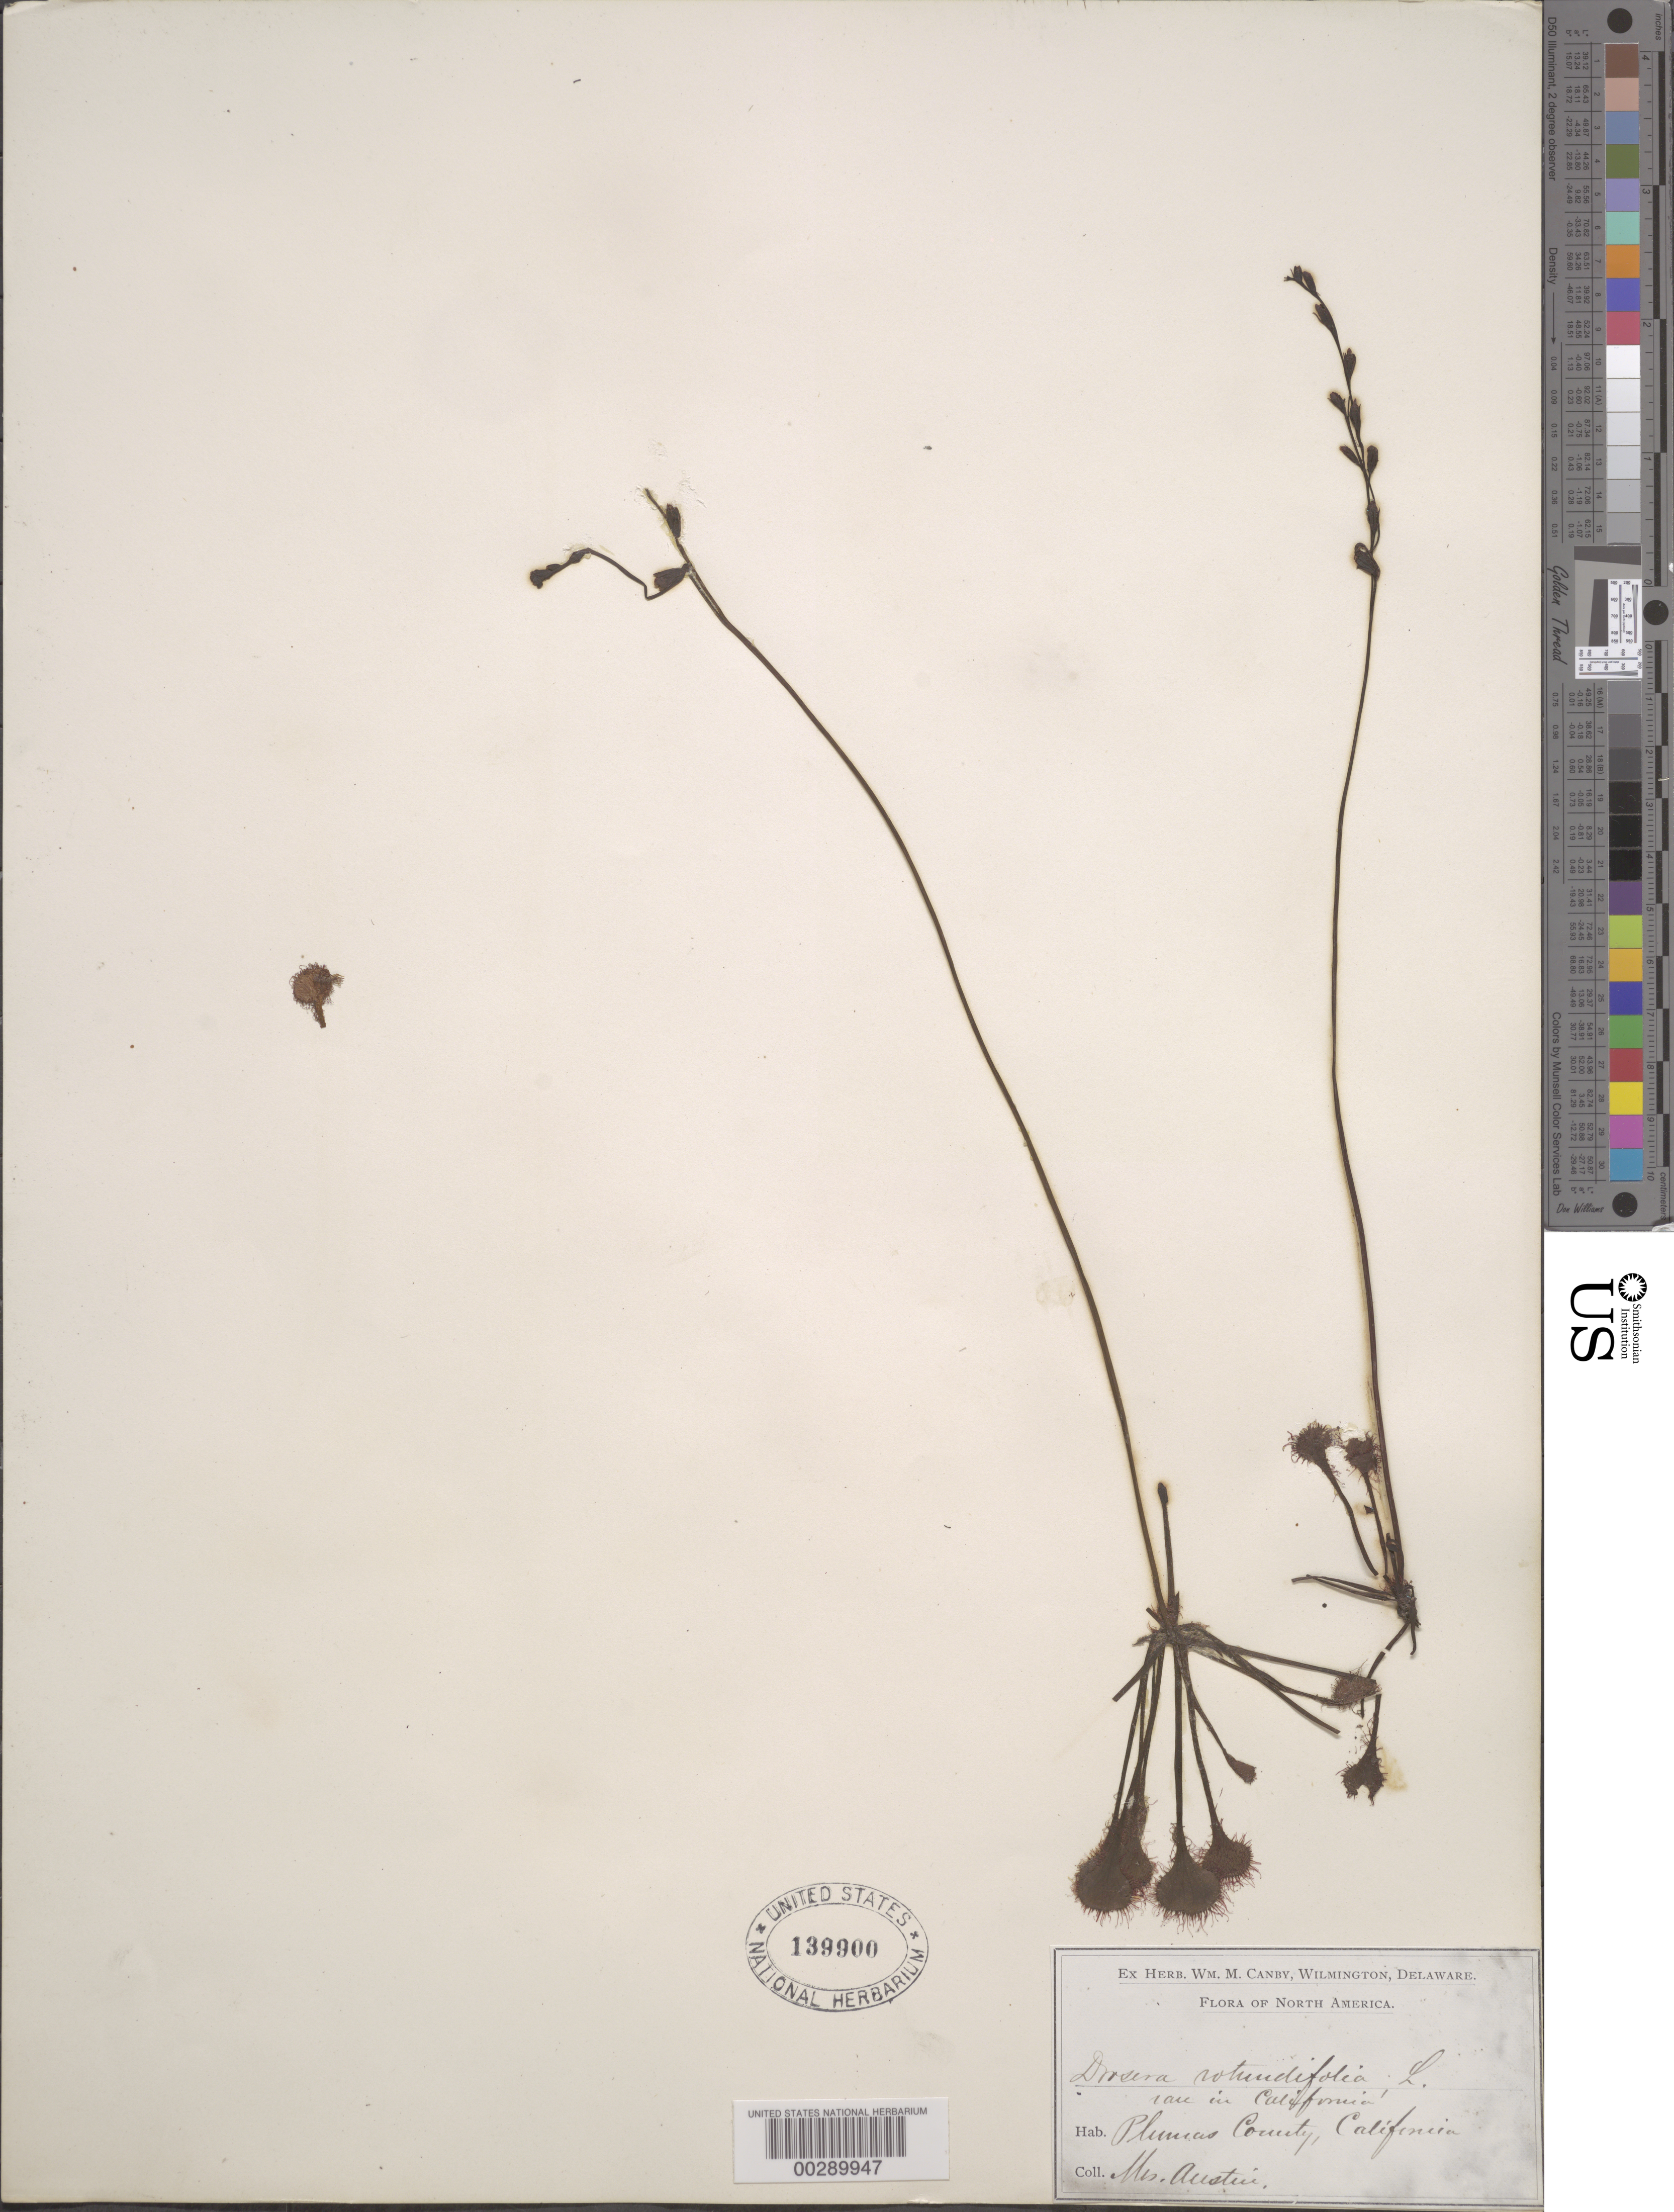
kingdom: Plantae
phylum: Tracheophyta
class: Magnoliopsida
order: Caryophyllales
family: Droseraceae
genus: Drosera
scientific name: Drosera rotundifolia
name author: L.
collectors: R. Austin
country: United States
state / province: California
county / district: Plumas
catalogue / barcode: US 139900